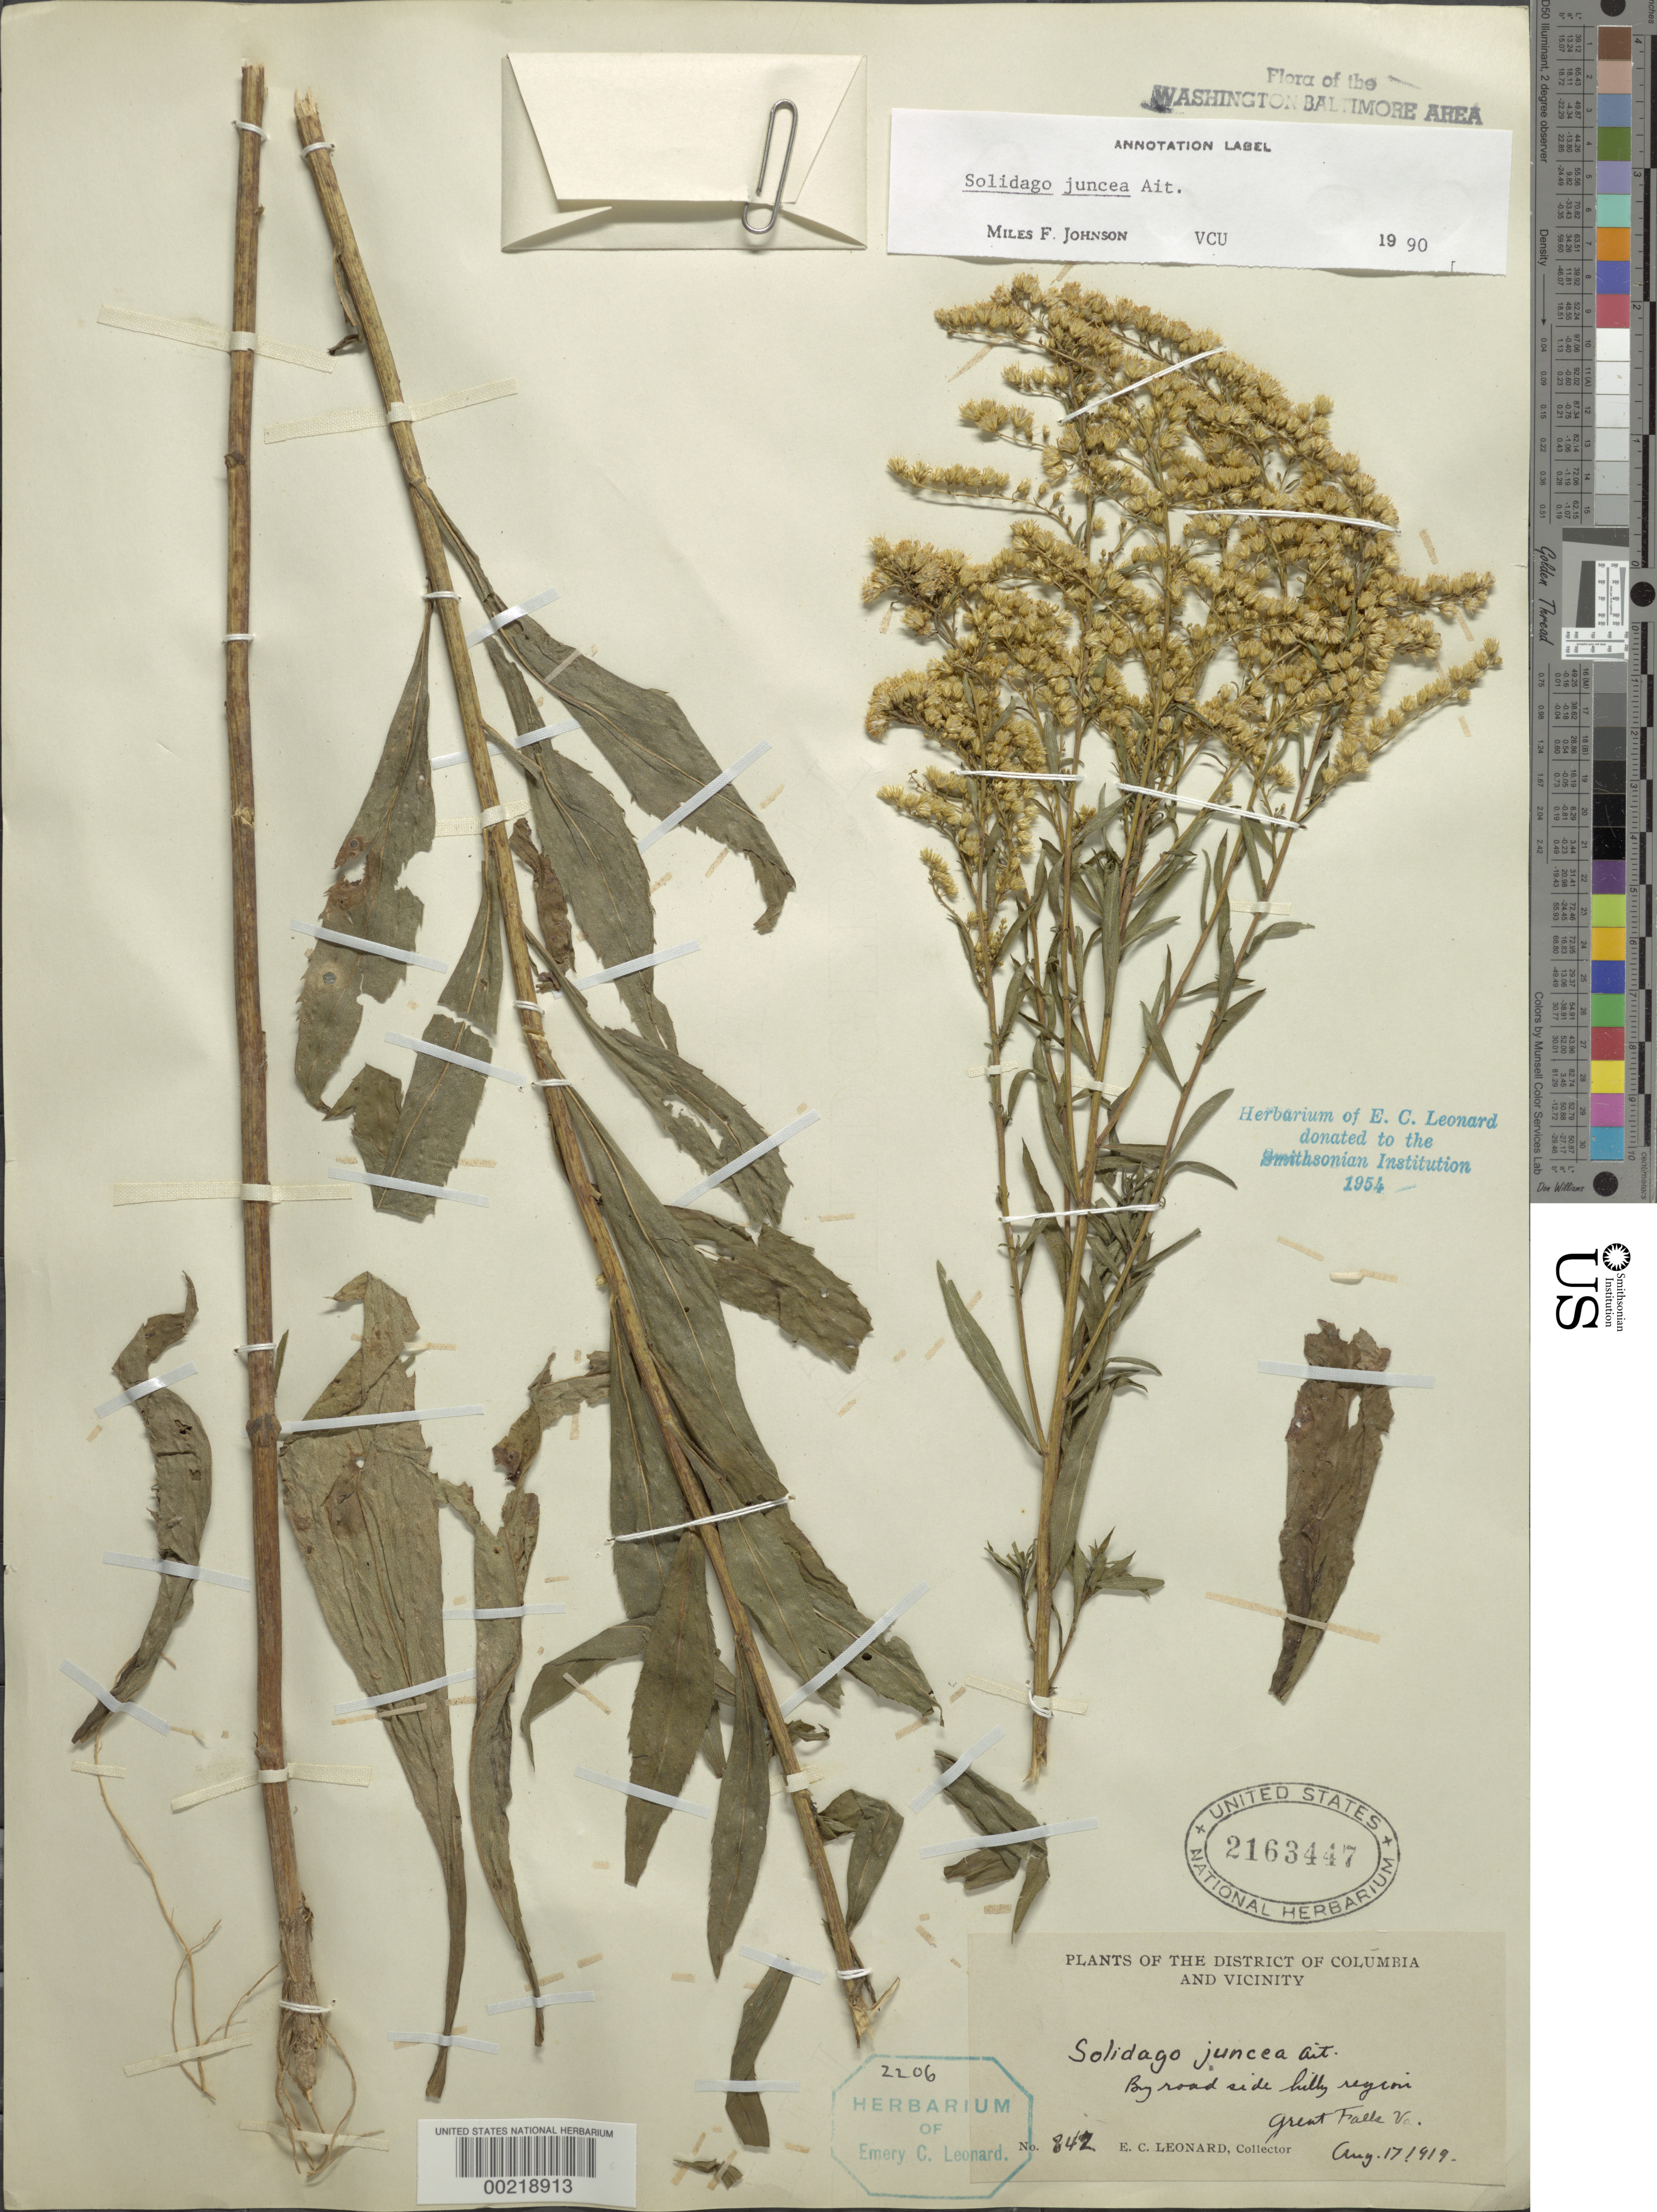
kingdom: Plantae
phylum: Tracheophyta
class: Magnoliopsida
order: Asterales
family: Asteraceae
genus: Solidago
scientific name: Solidago juncea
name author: Aiton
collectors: E. C. Leonard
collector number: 842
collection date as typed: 17 Aug 1919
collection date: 1919-08-17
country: United States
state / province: Virginia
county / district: Fairfax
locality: Great Falls C. & O. Canal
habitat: Roadside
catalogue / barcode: US 2163447